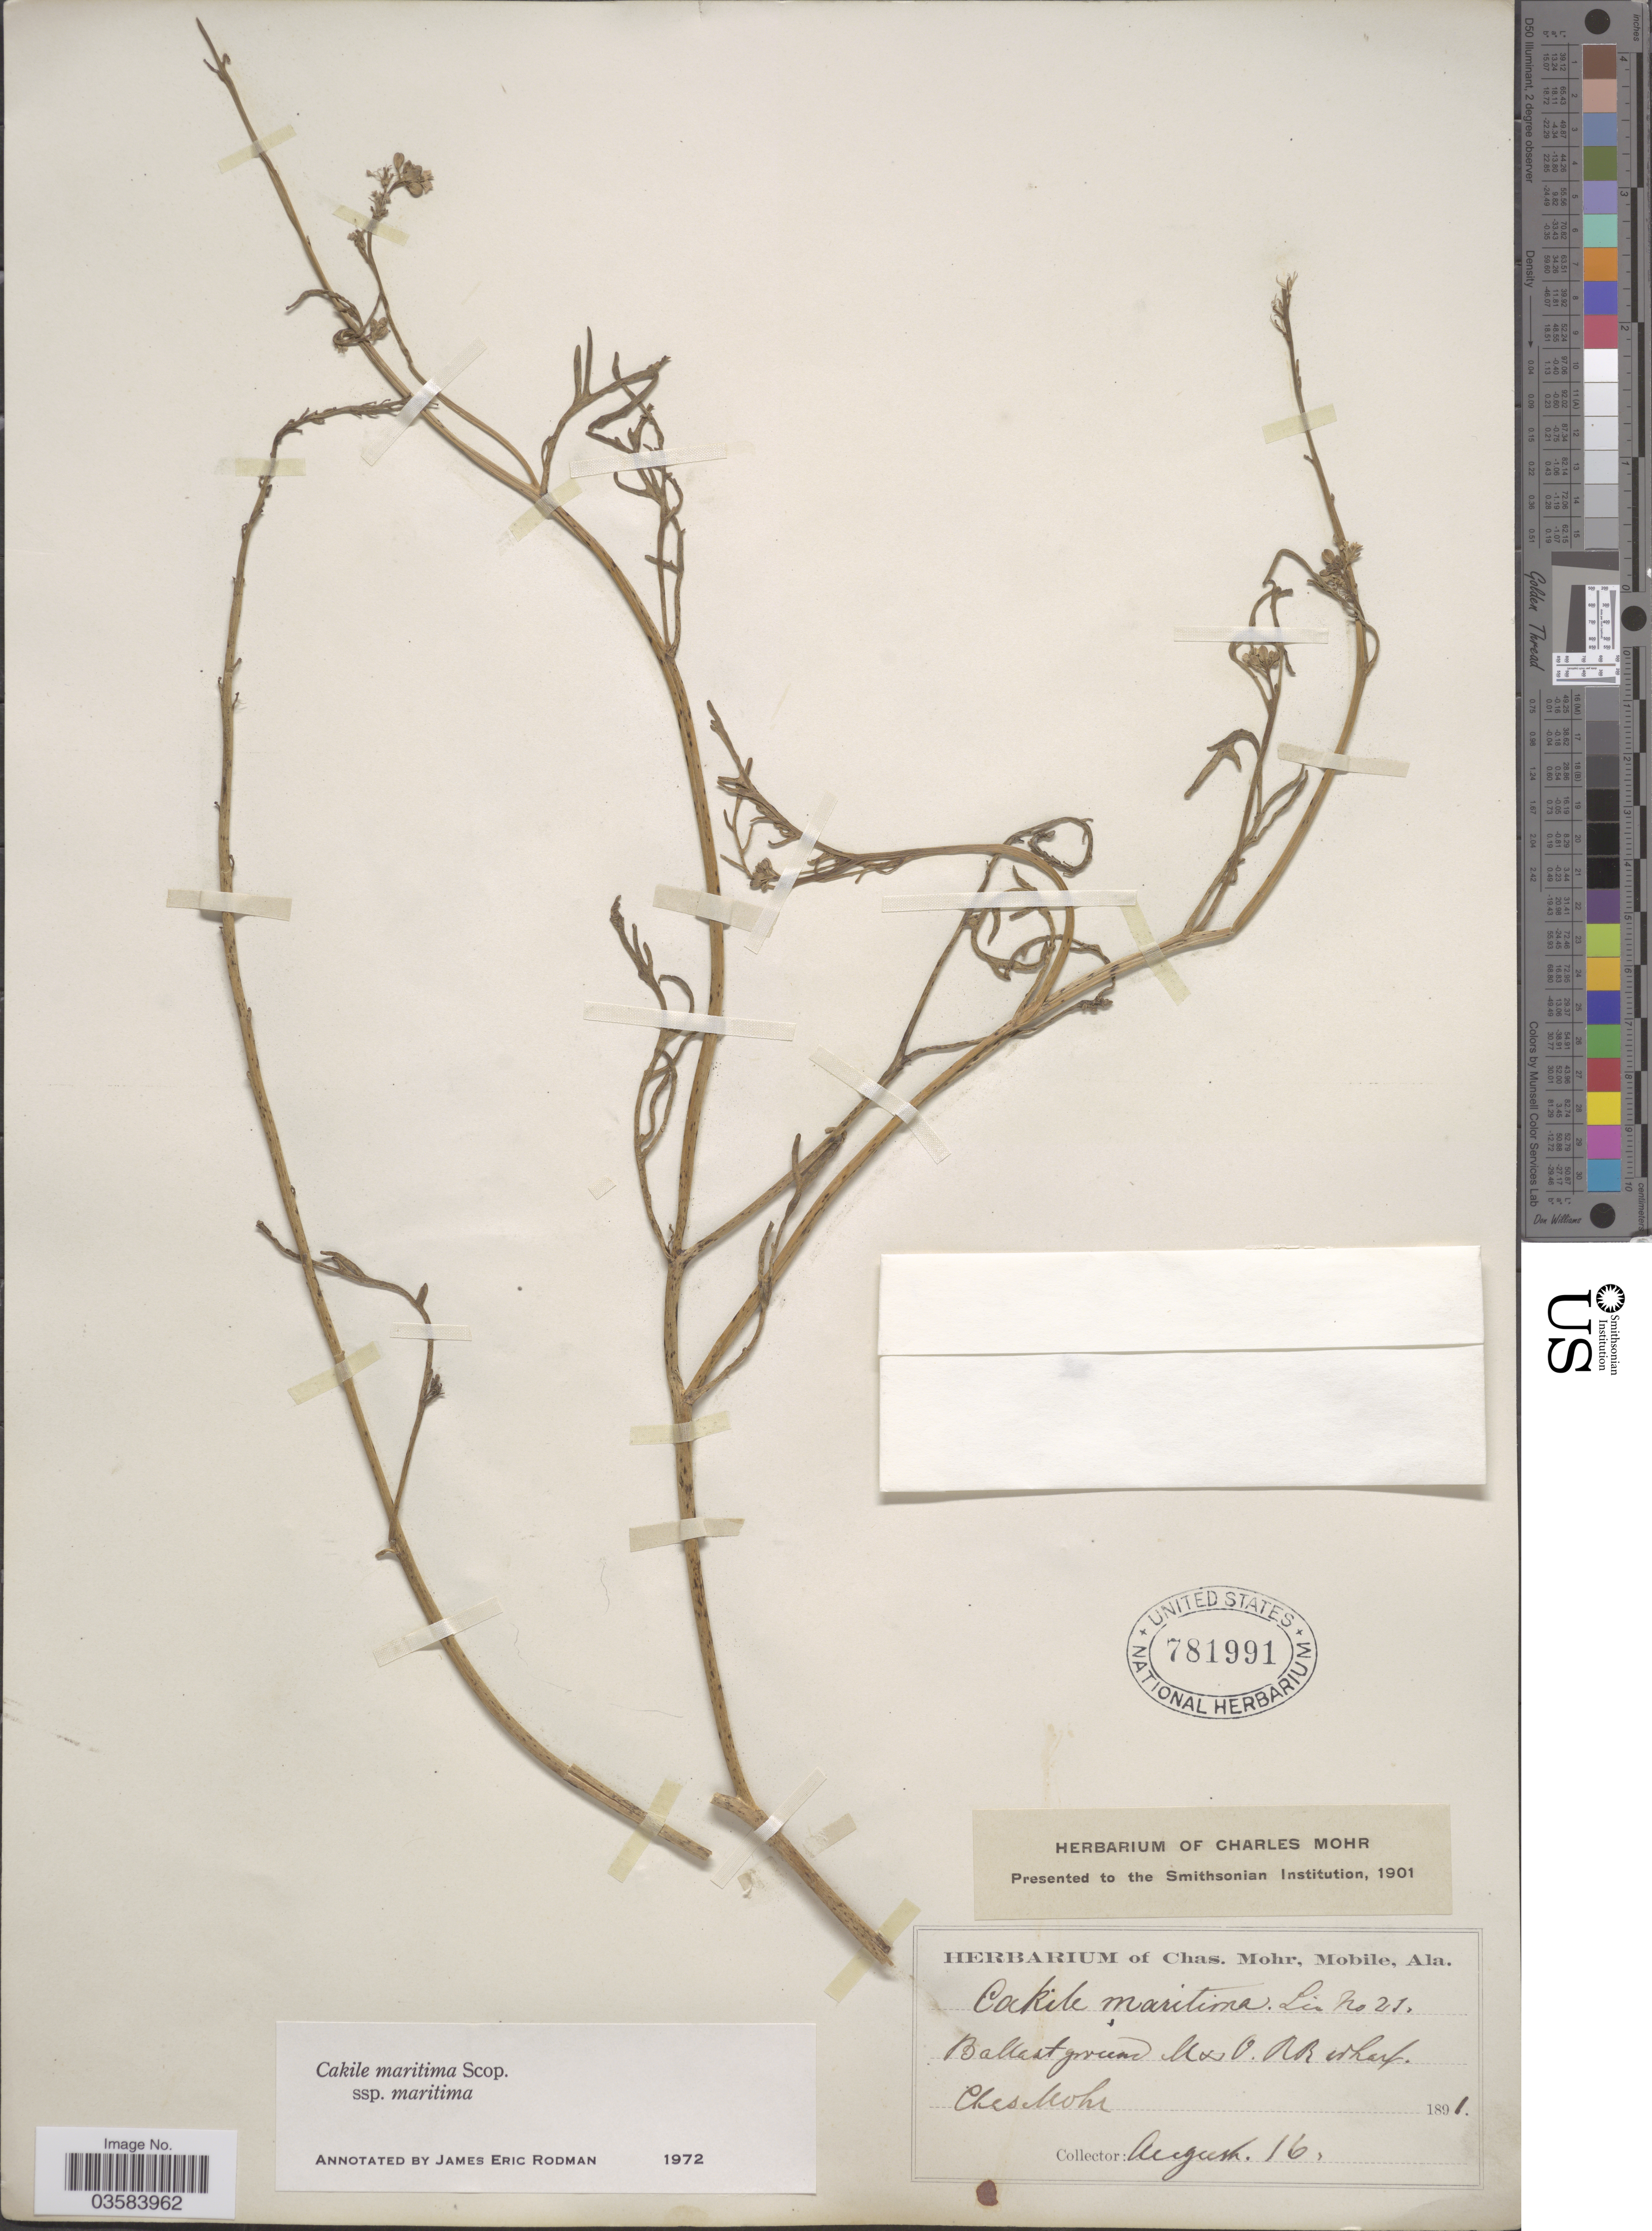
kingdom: Plantae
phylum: Tracheophyta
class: Magnoliopsida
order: Brassicales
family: Brassicaceae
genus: Cakile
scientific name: Cakile maritima subsp. maritima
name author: Scop.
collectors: Mohr, C. T. (herbarium)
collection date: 1891-08-16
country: United States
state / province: Alabama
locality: Ballast ground M & O RR wharf.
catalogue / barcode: US 781991